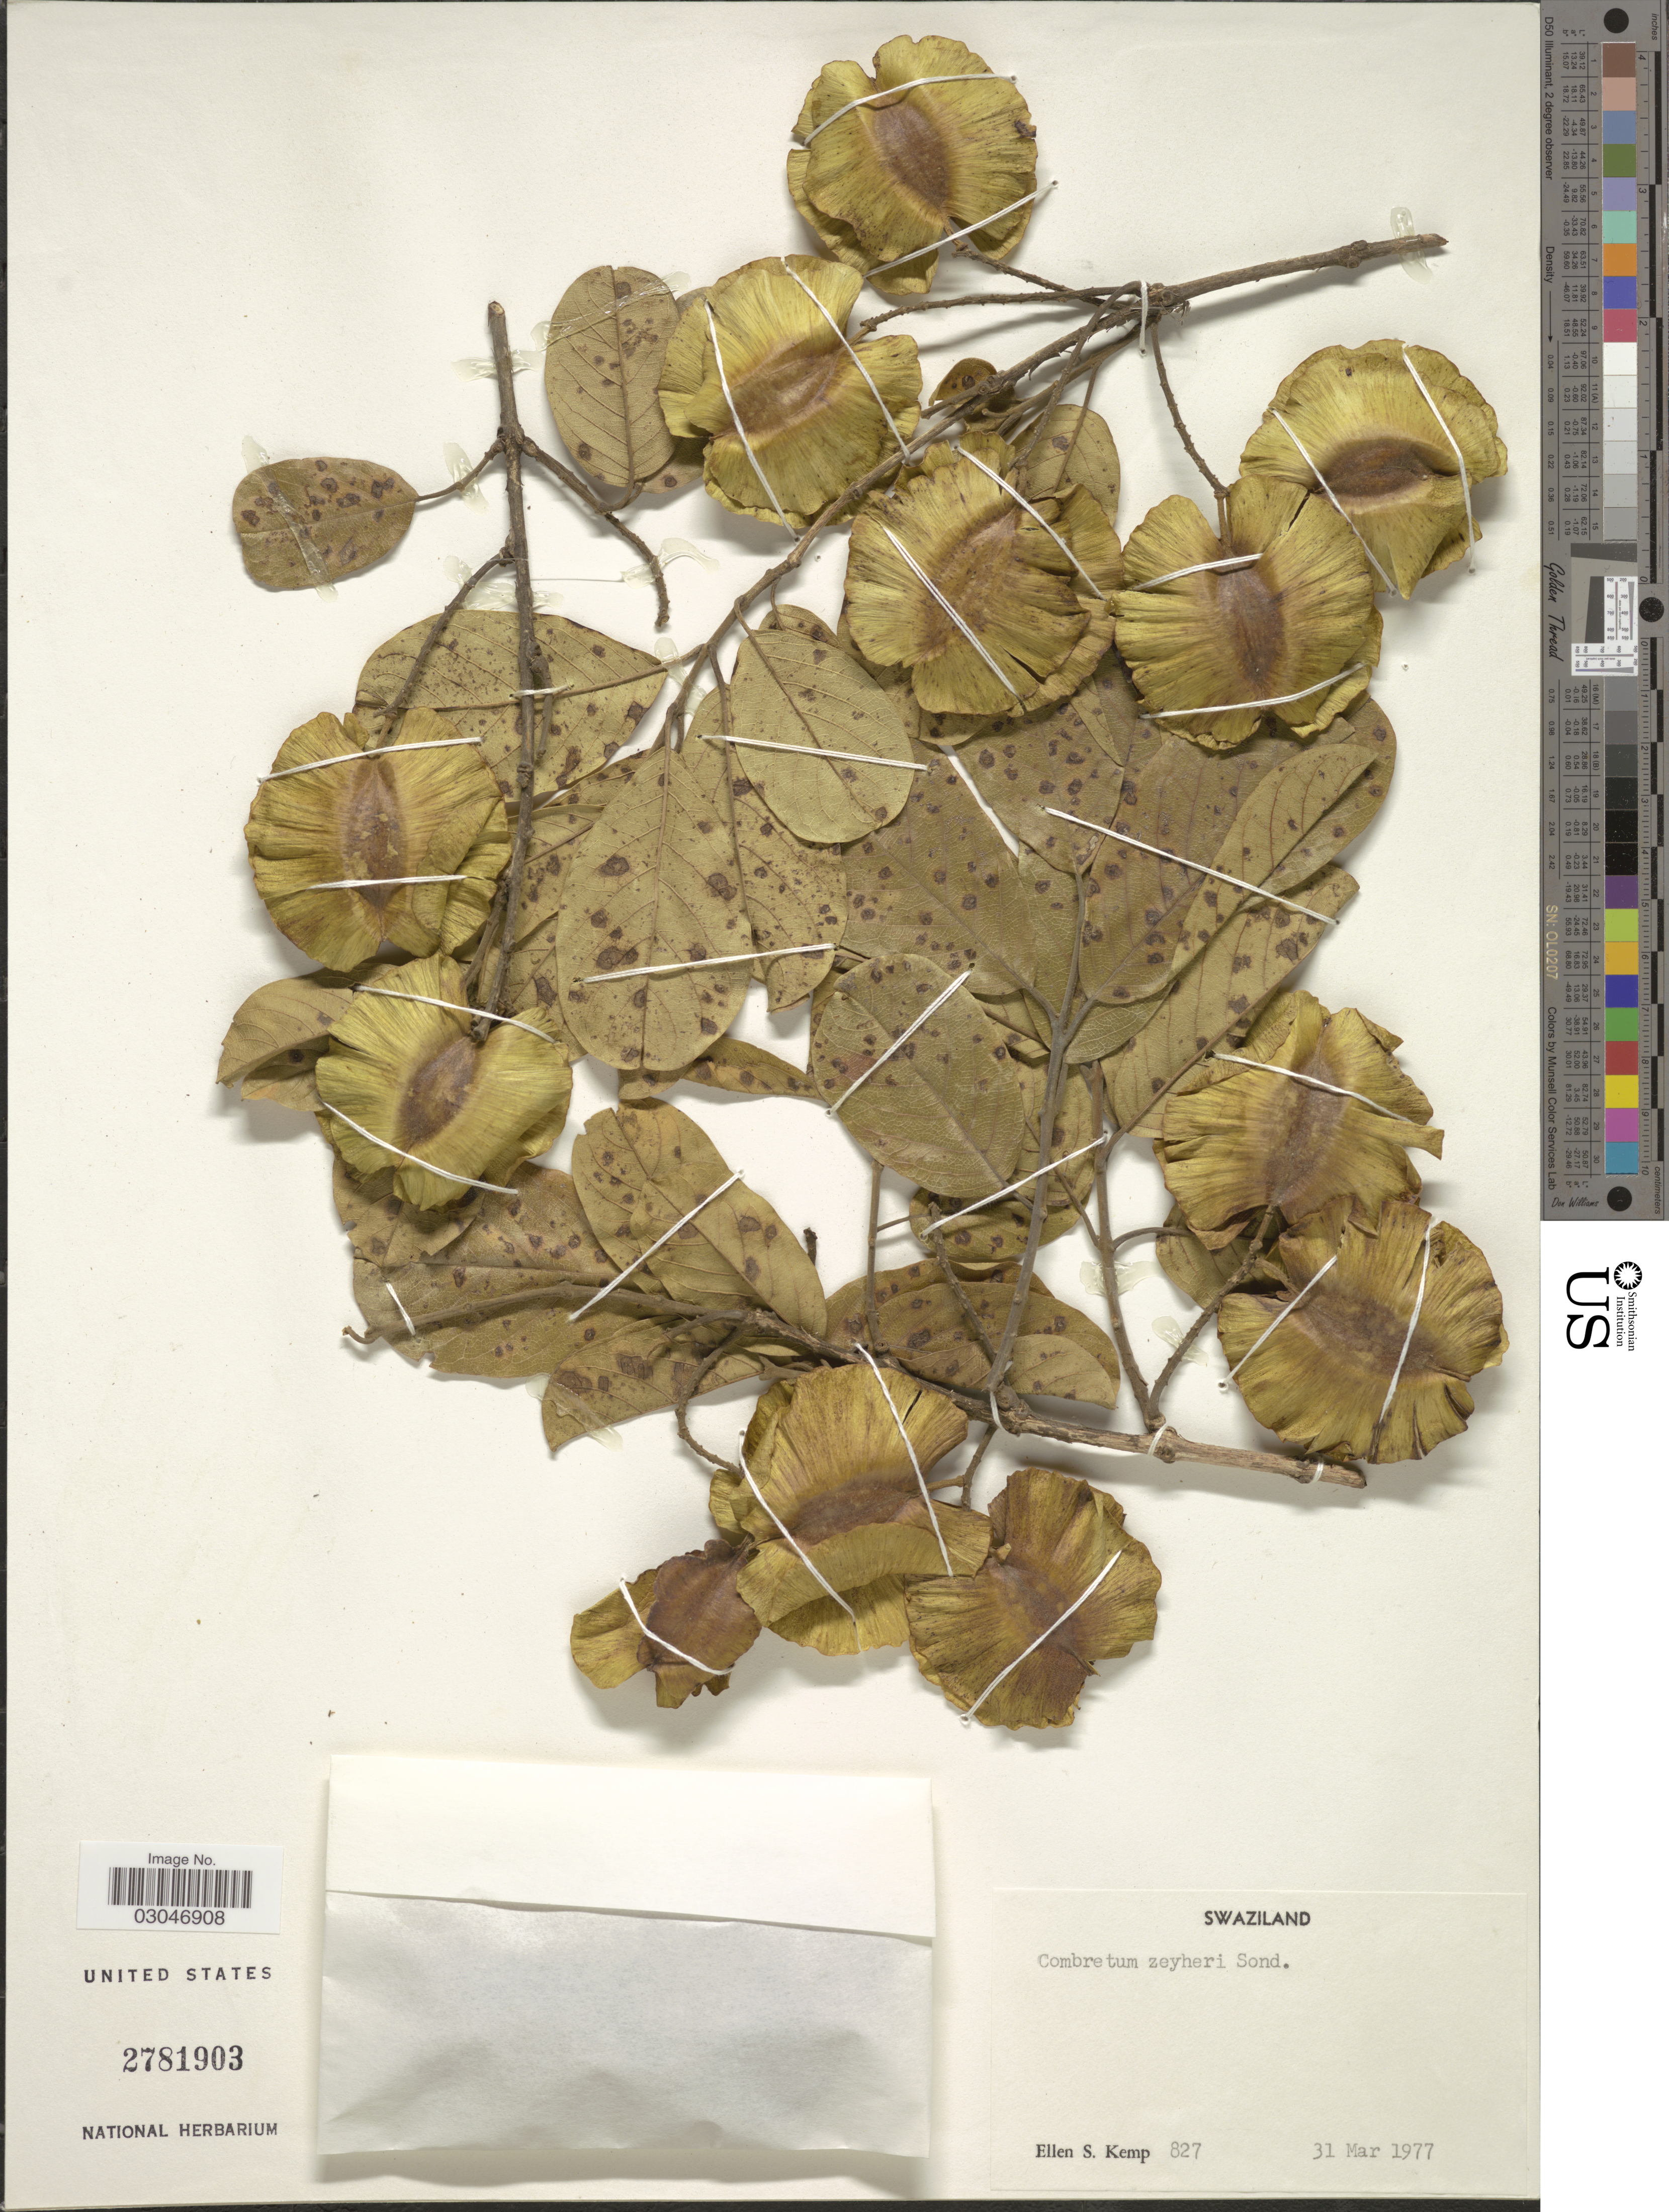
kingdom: Plantae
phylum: Tracheophyta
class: Magnoliopsida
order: Myrtales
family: Combretaceae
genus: Combretum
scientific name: Combretum zeyheri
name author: Sond.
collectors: E. S. Kemp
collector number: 827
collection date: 1977-03-31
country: Eswatini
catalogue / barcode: US 2781903